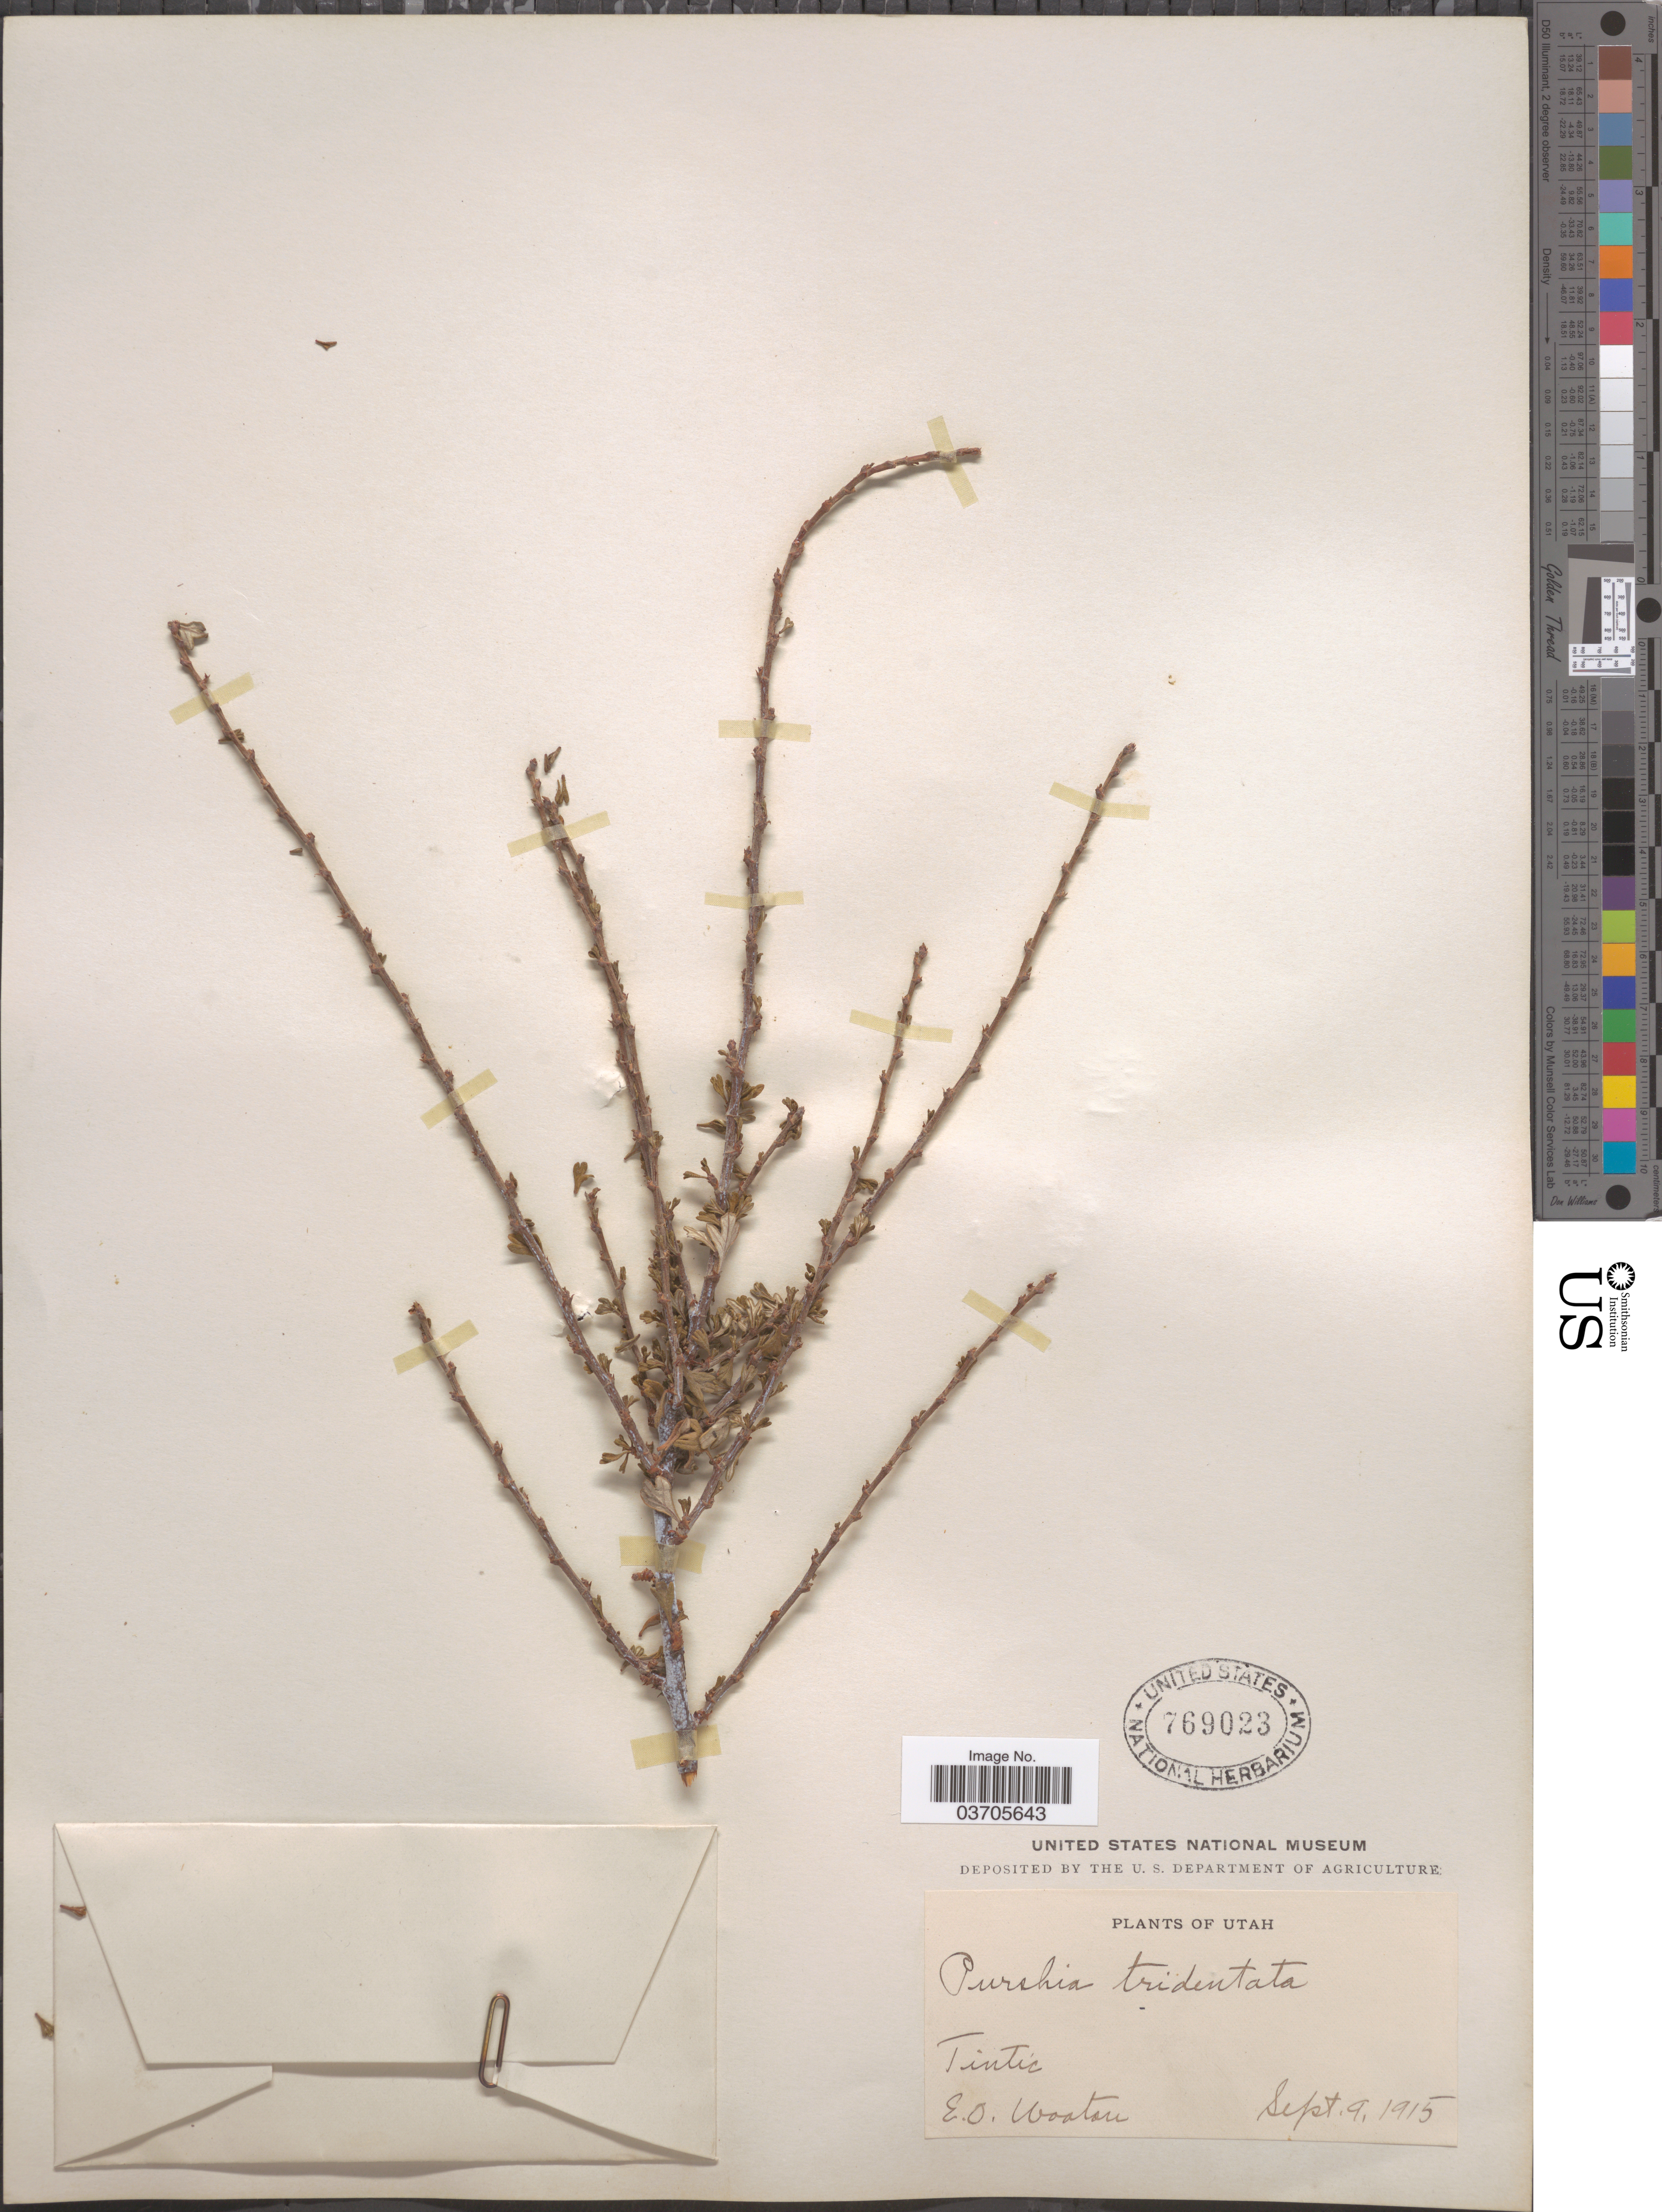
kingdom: Plantae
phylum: Tracheophyta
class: Magnoliopsida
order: Rosales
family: Rosaceae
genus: Purshia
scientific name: Purshia tridentata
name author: (Pursh) DC.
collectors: E. O. Wooton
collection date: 1915-09-09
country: United States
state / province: Utah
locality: Tintic.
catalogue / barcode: US 769023